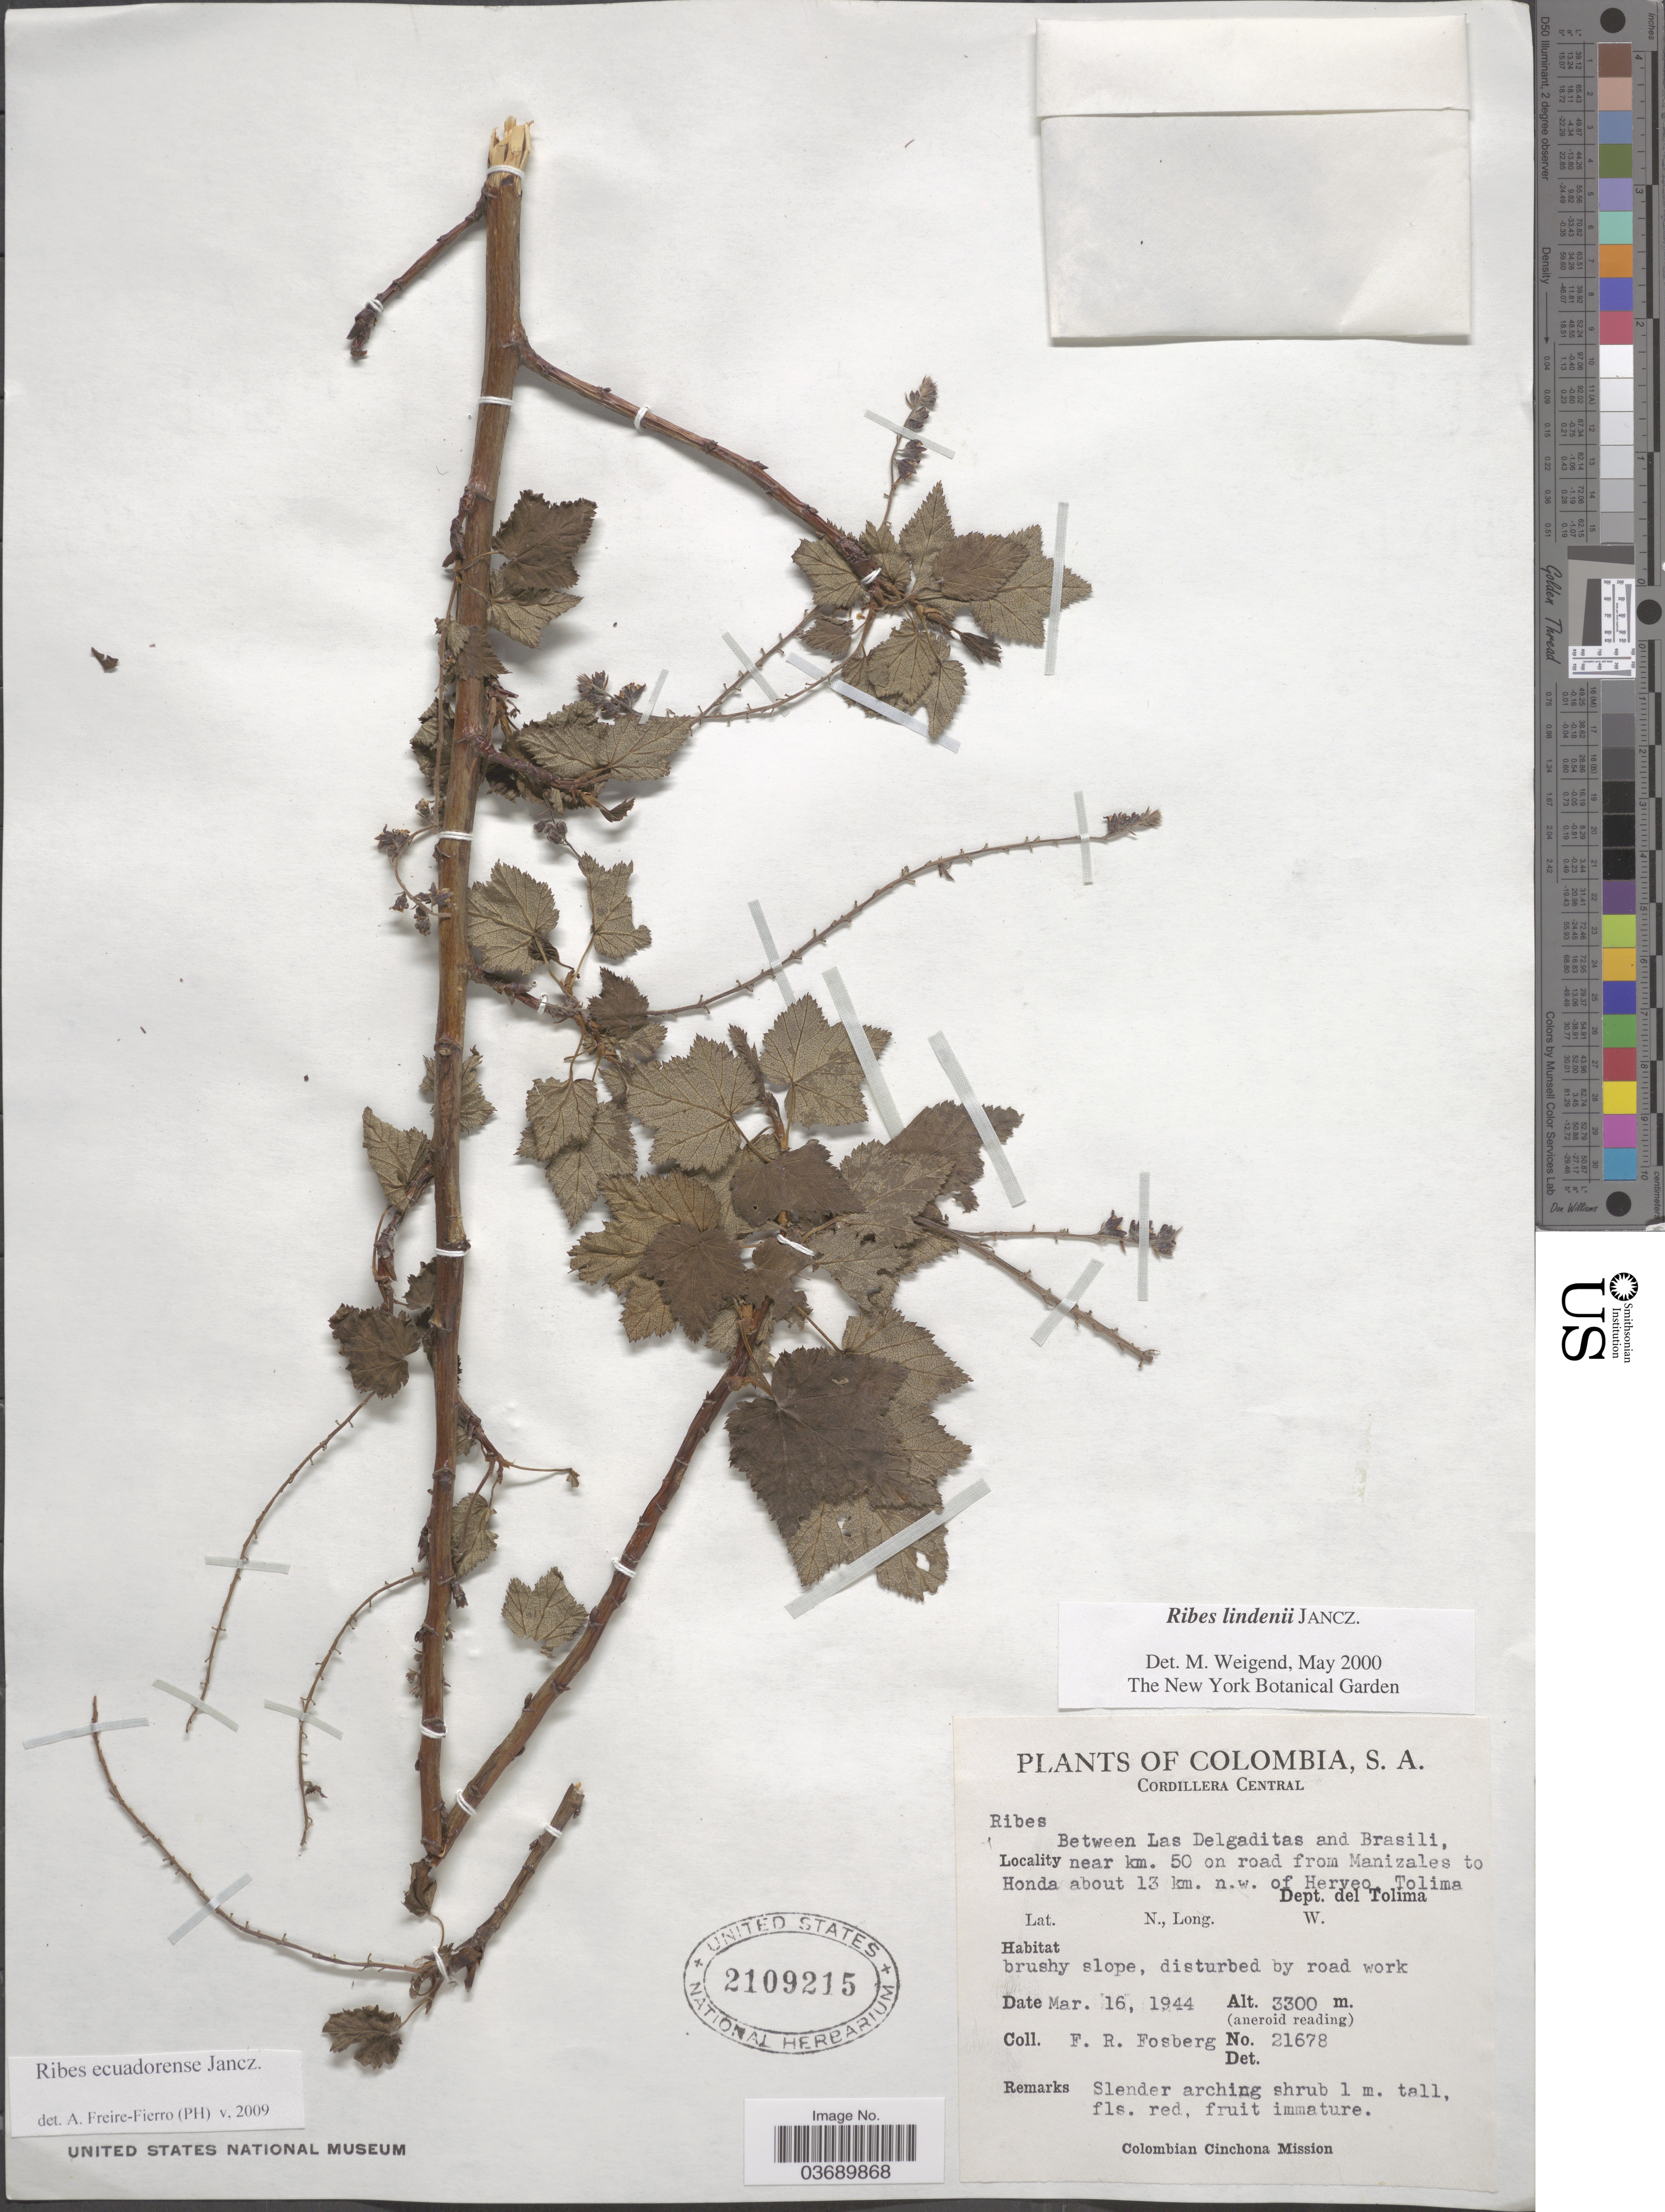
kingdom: Plantae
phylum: Tracheophyta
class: Magnoliopsida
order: Saxifragales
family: Grossulariaceae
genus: Ribes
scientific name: Ribes ecuadorense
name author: Jancz.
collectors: F. R. Fosberg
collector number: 21678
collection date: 1944-03-16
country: Colombia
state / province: Tolima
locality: Cordillera Central. Between Las Delgaditas and Brasili, near km. 50 on road from Manizales to Honda about 13 km. n.w. of Heryeo, Tolima. Dept. del Tolima.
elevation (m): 3300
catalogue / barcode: US 2109215